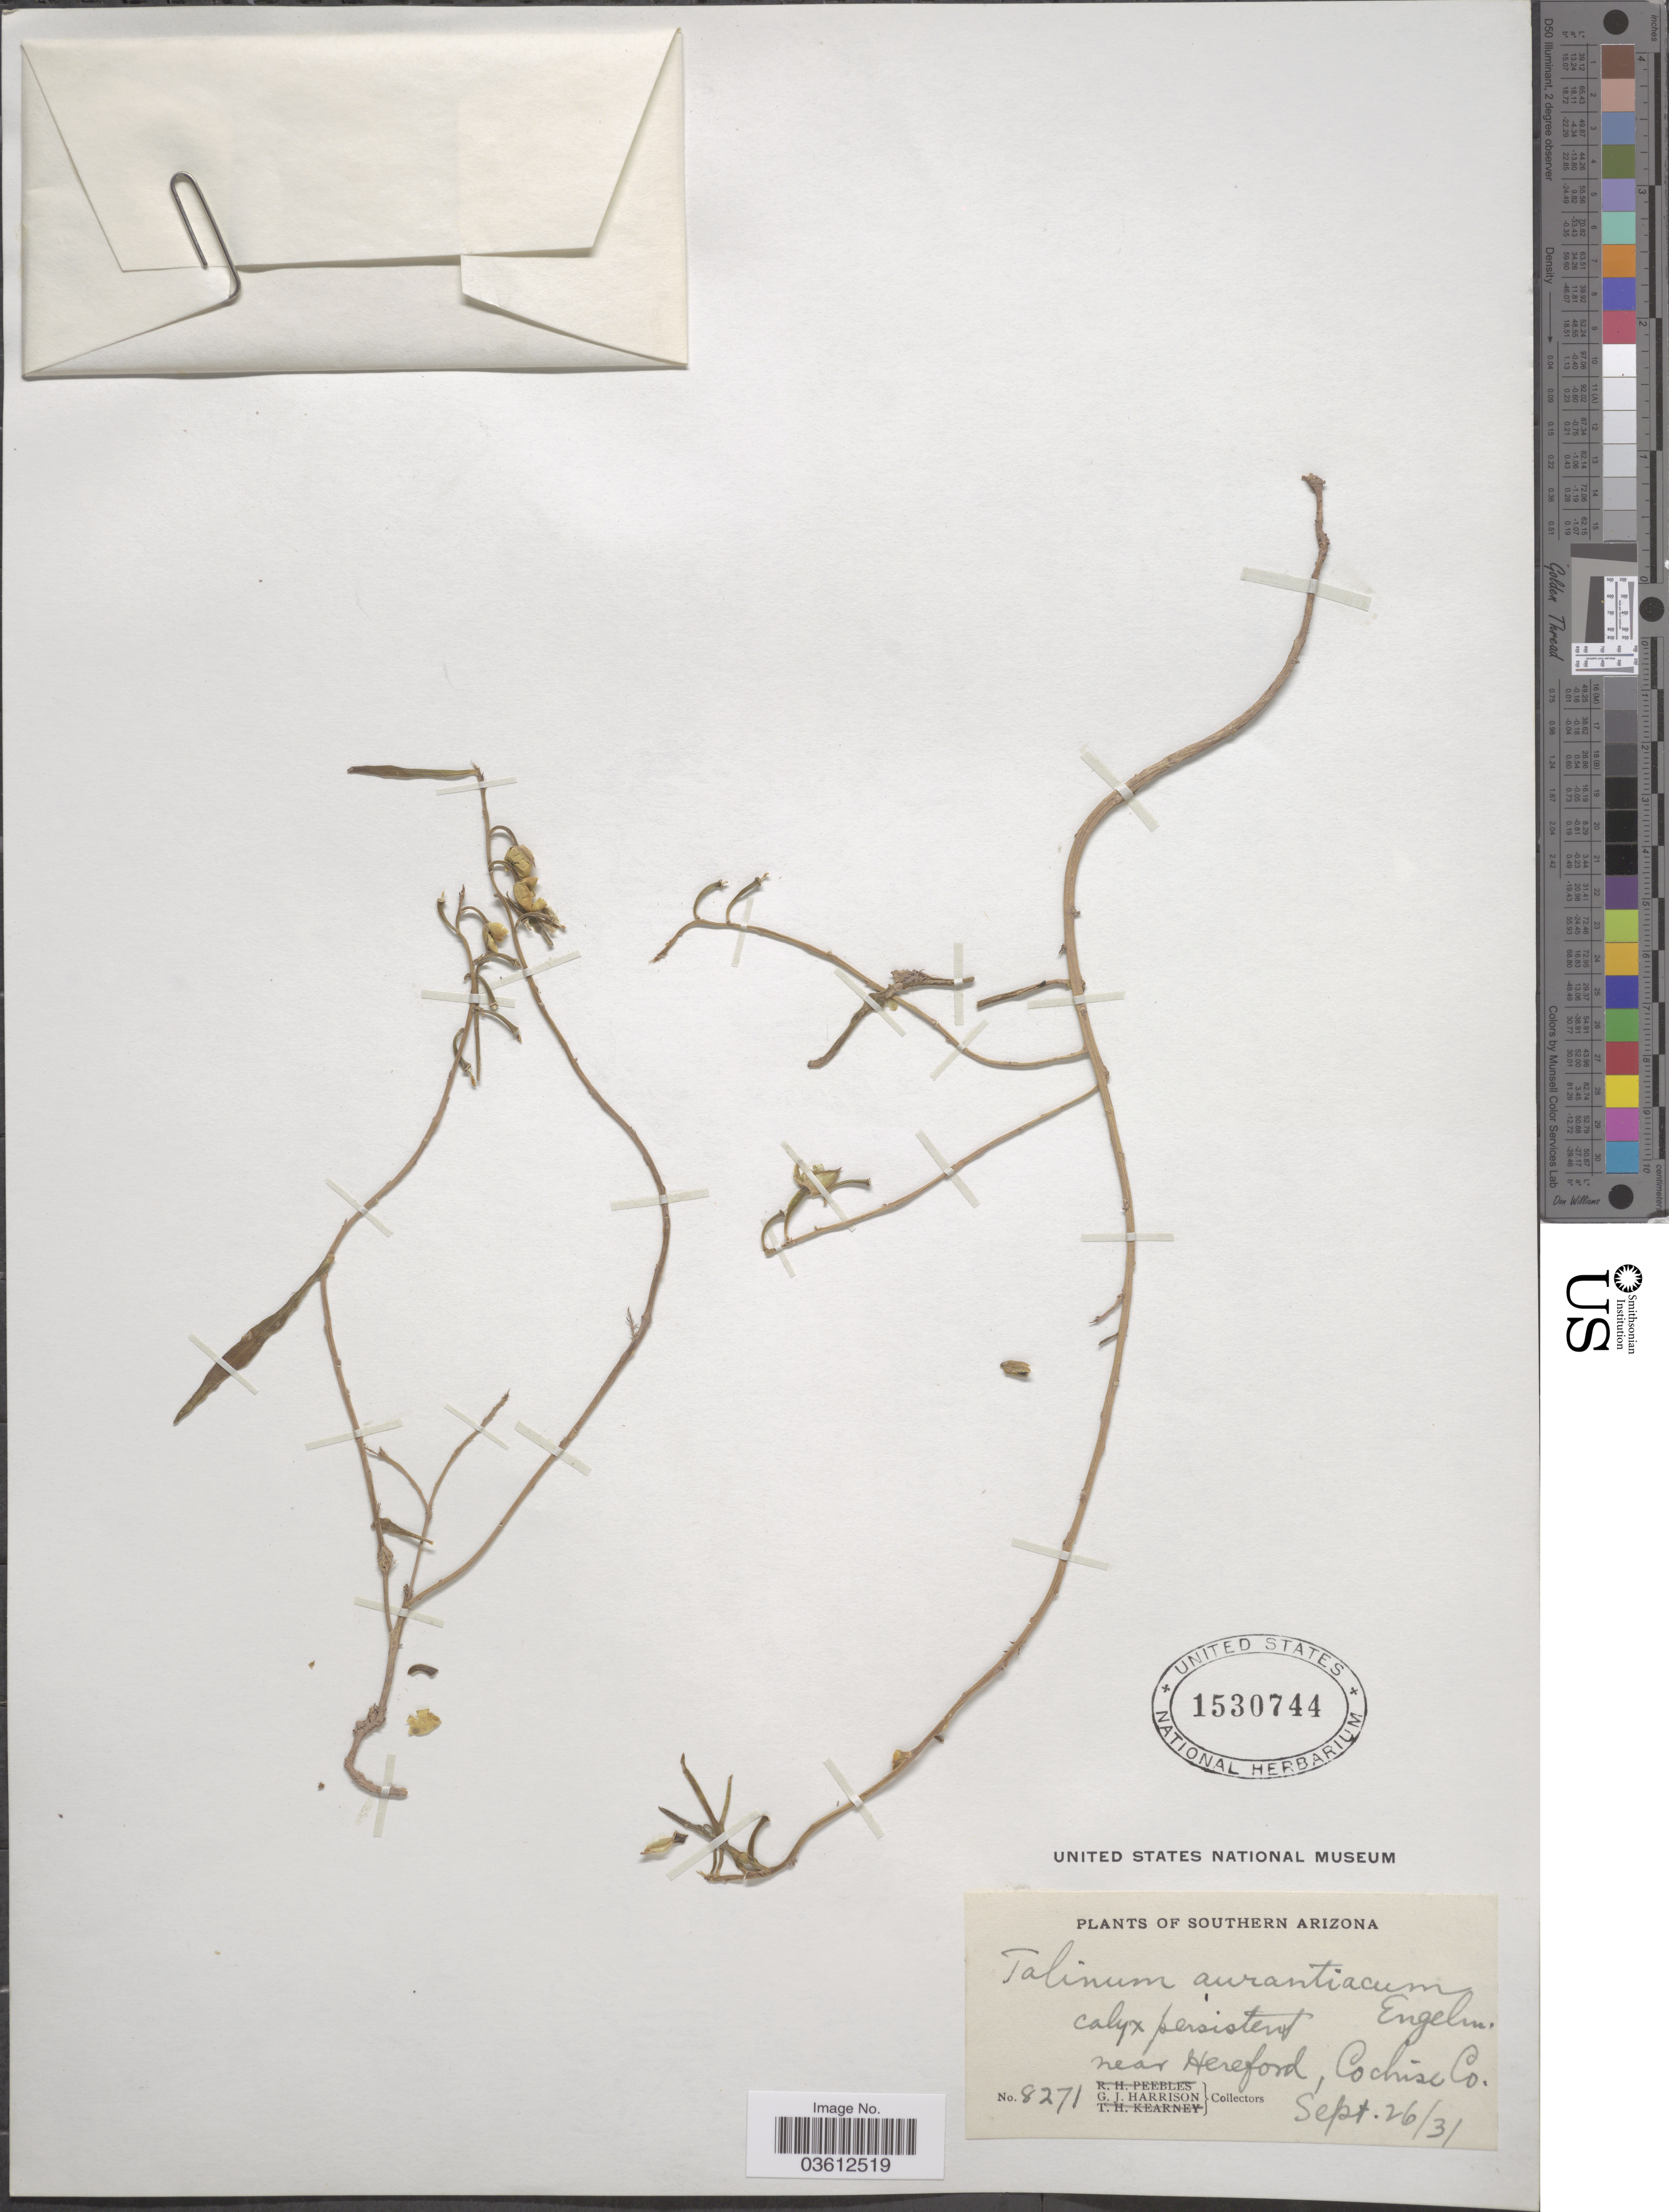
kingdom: Plantae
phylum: Tracheophyta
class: Magnoliopsida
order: Caryophyllales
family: Talinaceae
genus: Talinum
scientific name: Talinum aurantiacum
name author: Engelm. in A. Gray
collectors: G. J. Harrison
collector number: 8271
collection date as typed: Transcribed d/m/y: 26/9/31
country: United States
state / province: Arizona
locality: Southern Arizona. Near Hereford, Cochise Co.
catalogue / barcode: US 1530744